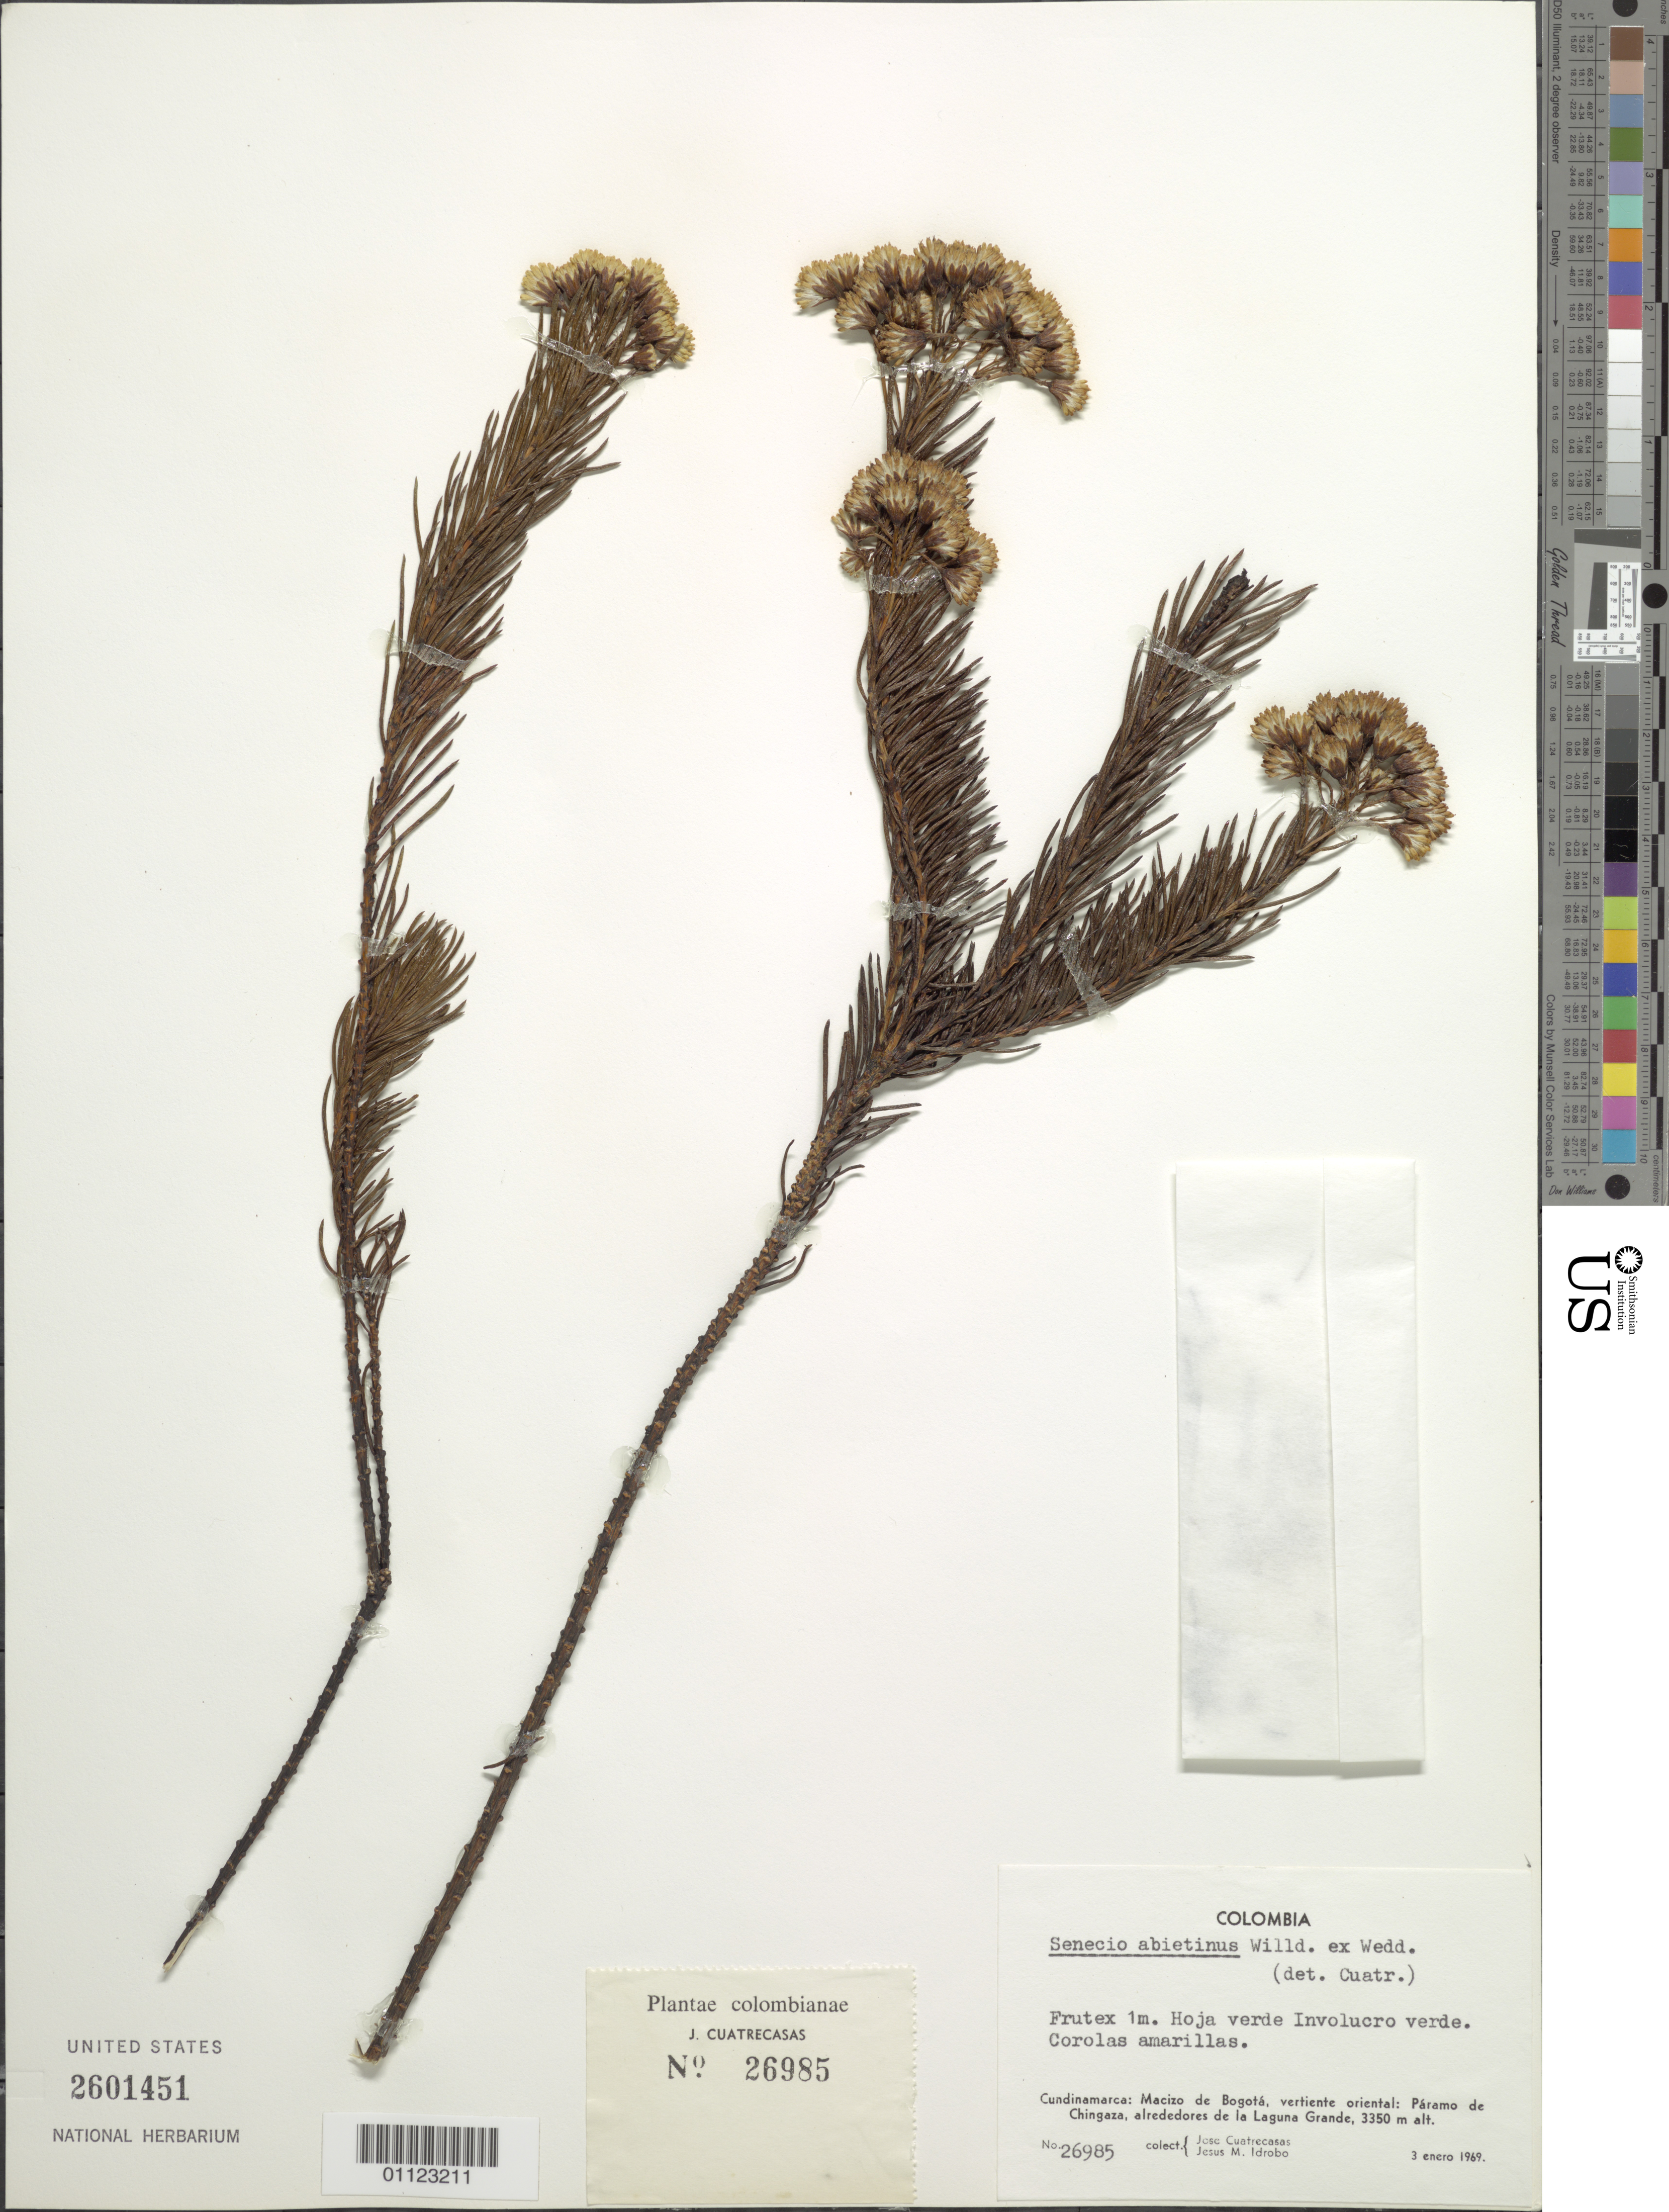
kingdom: Plantae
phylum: Tracheophyta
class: Magnoliopsida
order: Asterales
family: Asteraceae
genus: Pentacalia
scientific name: Pentacalia abietina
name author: (Willd. ex Wedd.) Cuatrec.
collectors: J. Cuatrecasas & J. M. Idrobo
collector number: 26985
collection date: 1969-01-03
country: Colombia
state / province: Cundinamarca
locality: Macizo de Bogotá, vertiente oriental: Páramo de Chingaza, alrededores de la Laguna Grande.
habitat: Páramo.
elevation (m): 3350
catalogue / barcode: US 2601451